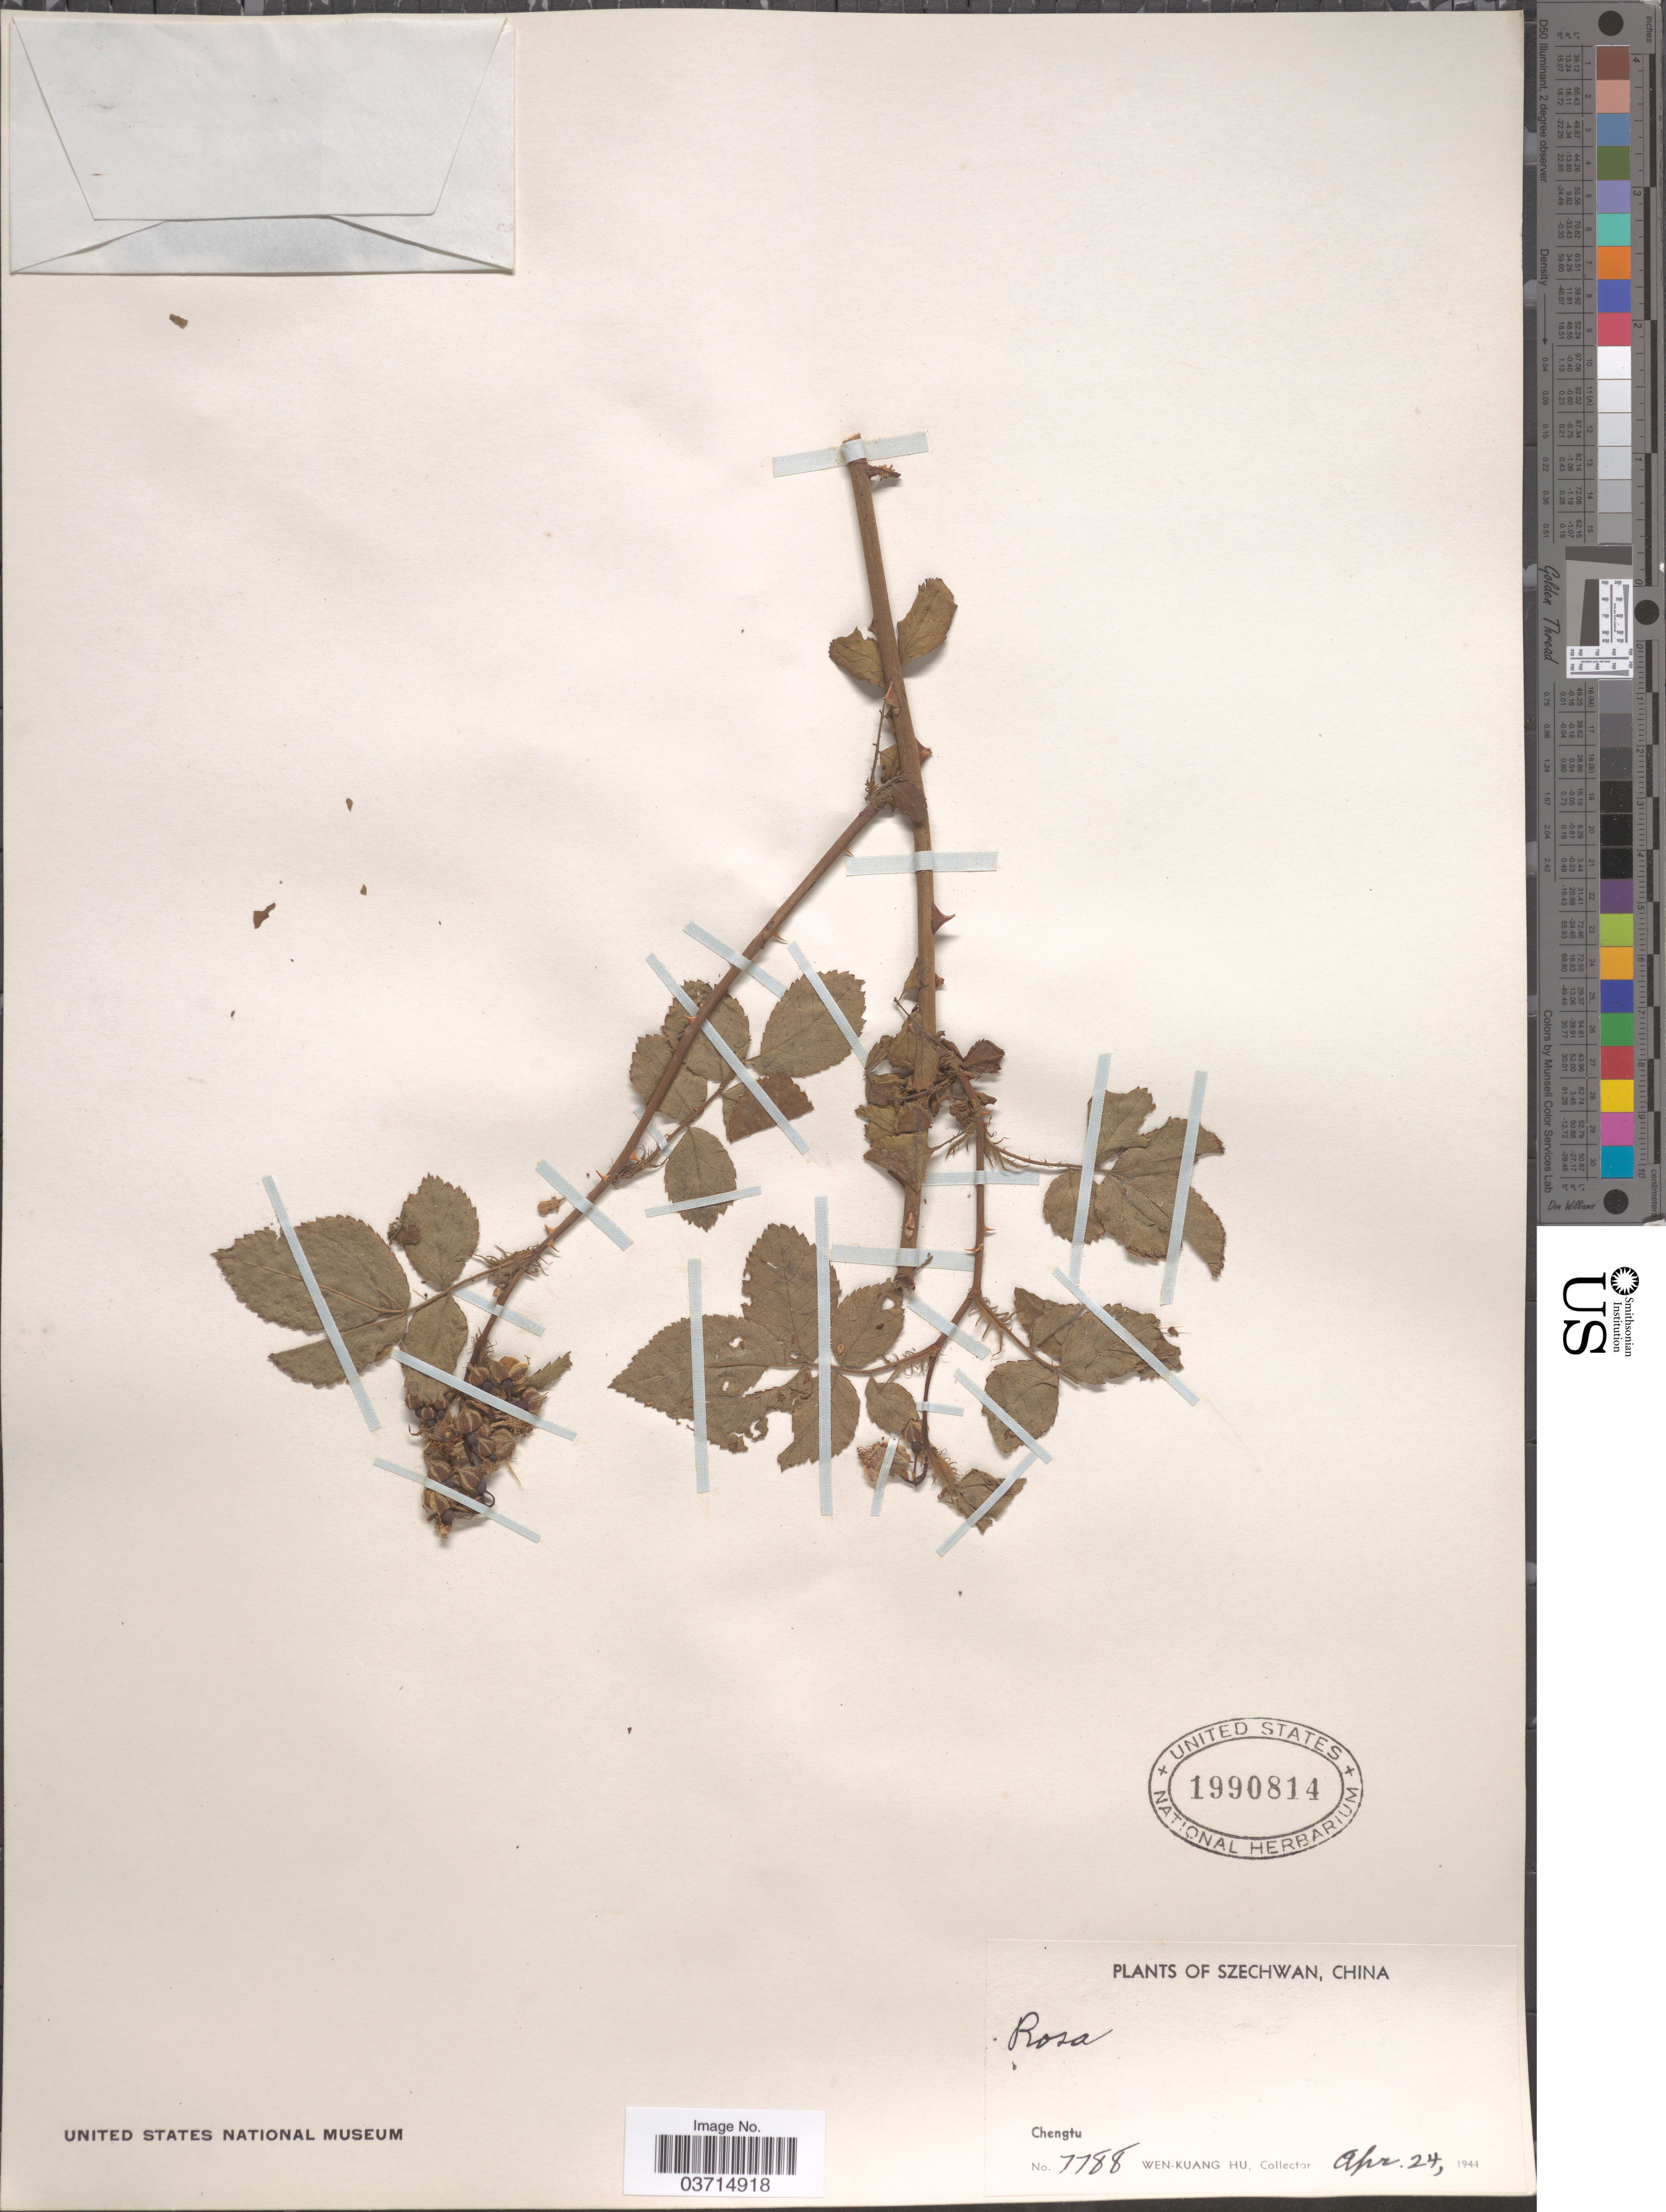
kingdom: Plantae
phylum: Tracheophyta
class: Magnoliopsida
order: Rosales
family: Rosaceae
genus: Rosa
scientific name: Rosa sp.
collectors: W. K. Hu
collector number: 7788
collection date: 1944-04-24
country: China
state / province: Sichuan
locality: Szechwan. Chengtu.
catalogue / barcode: US 1990814